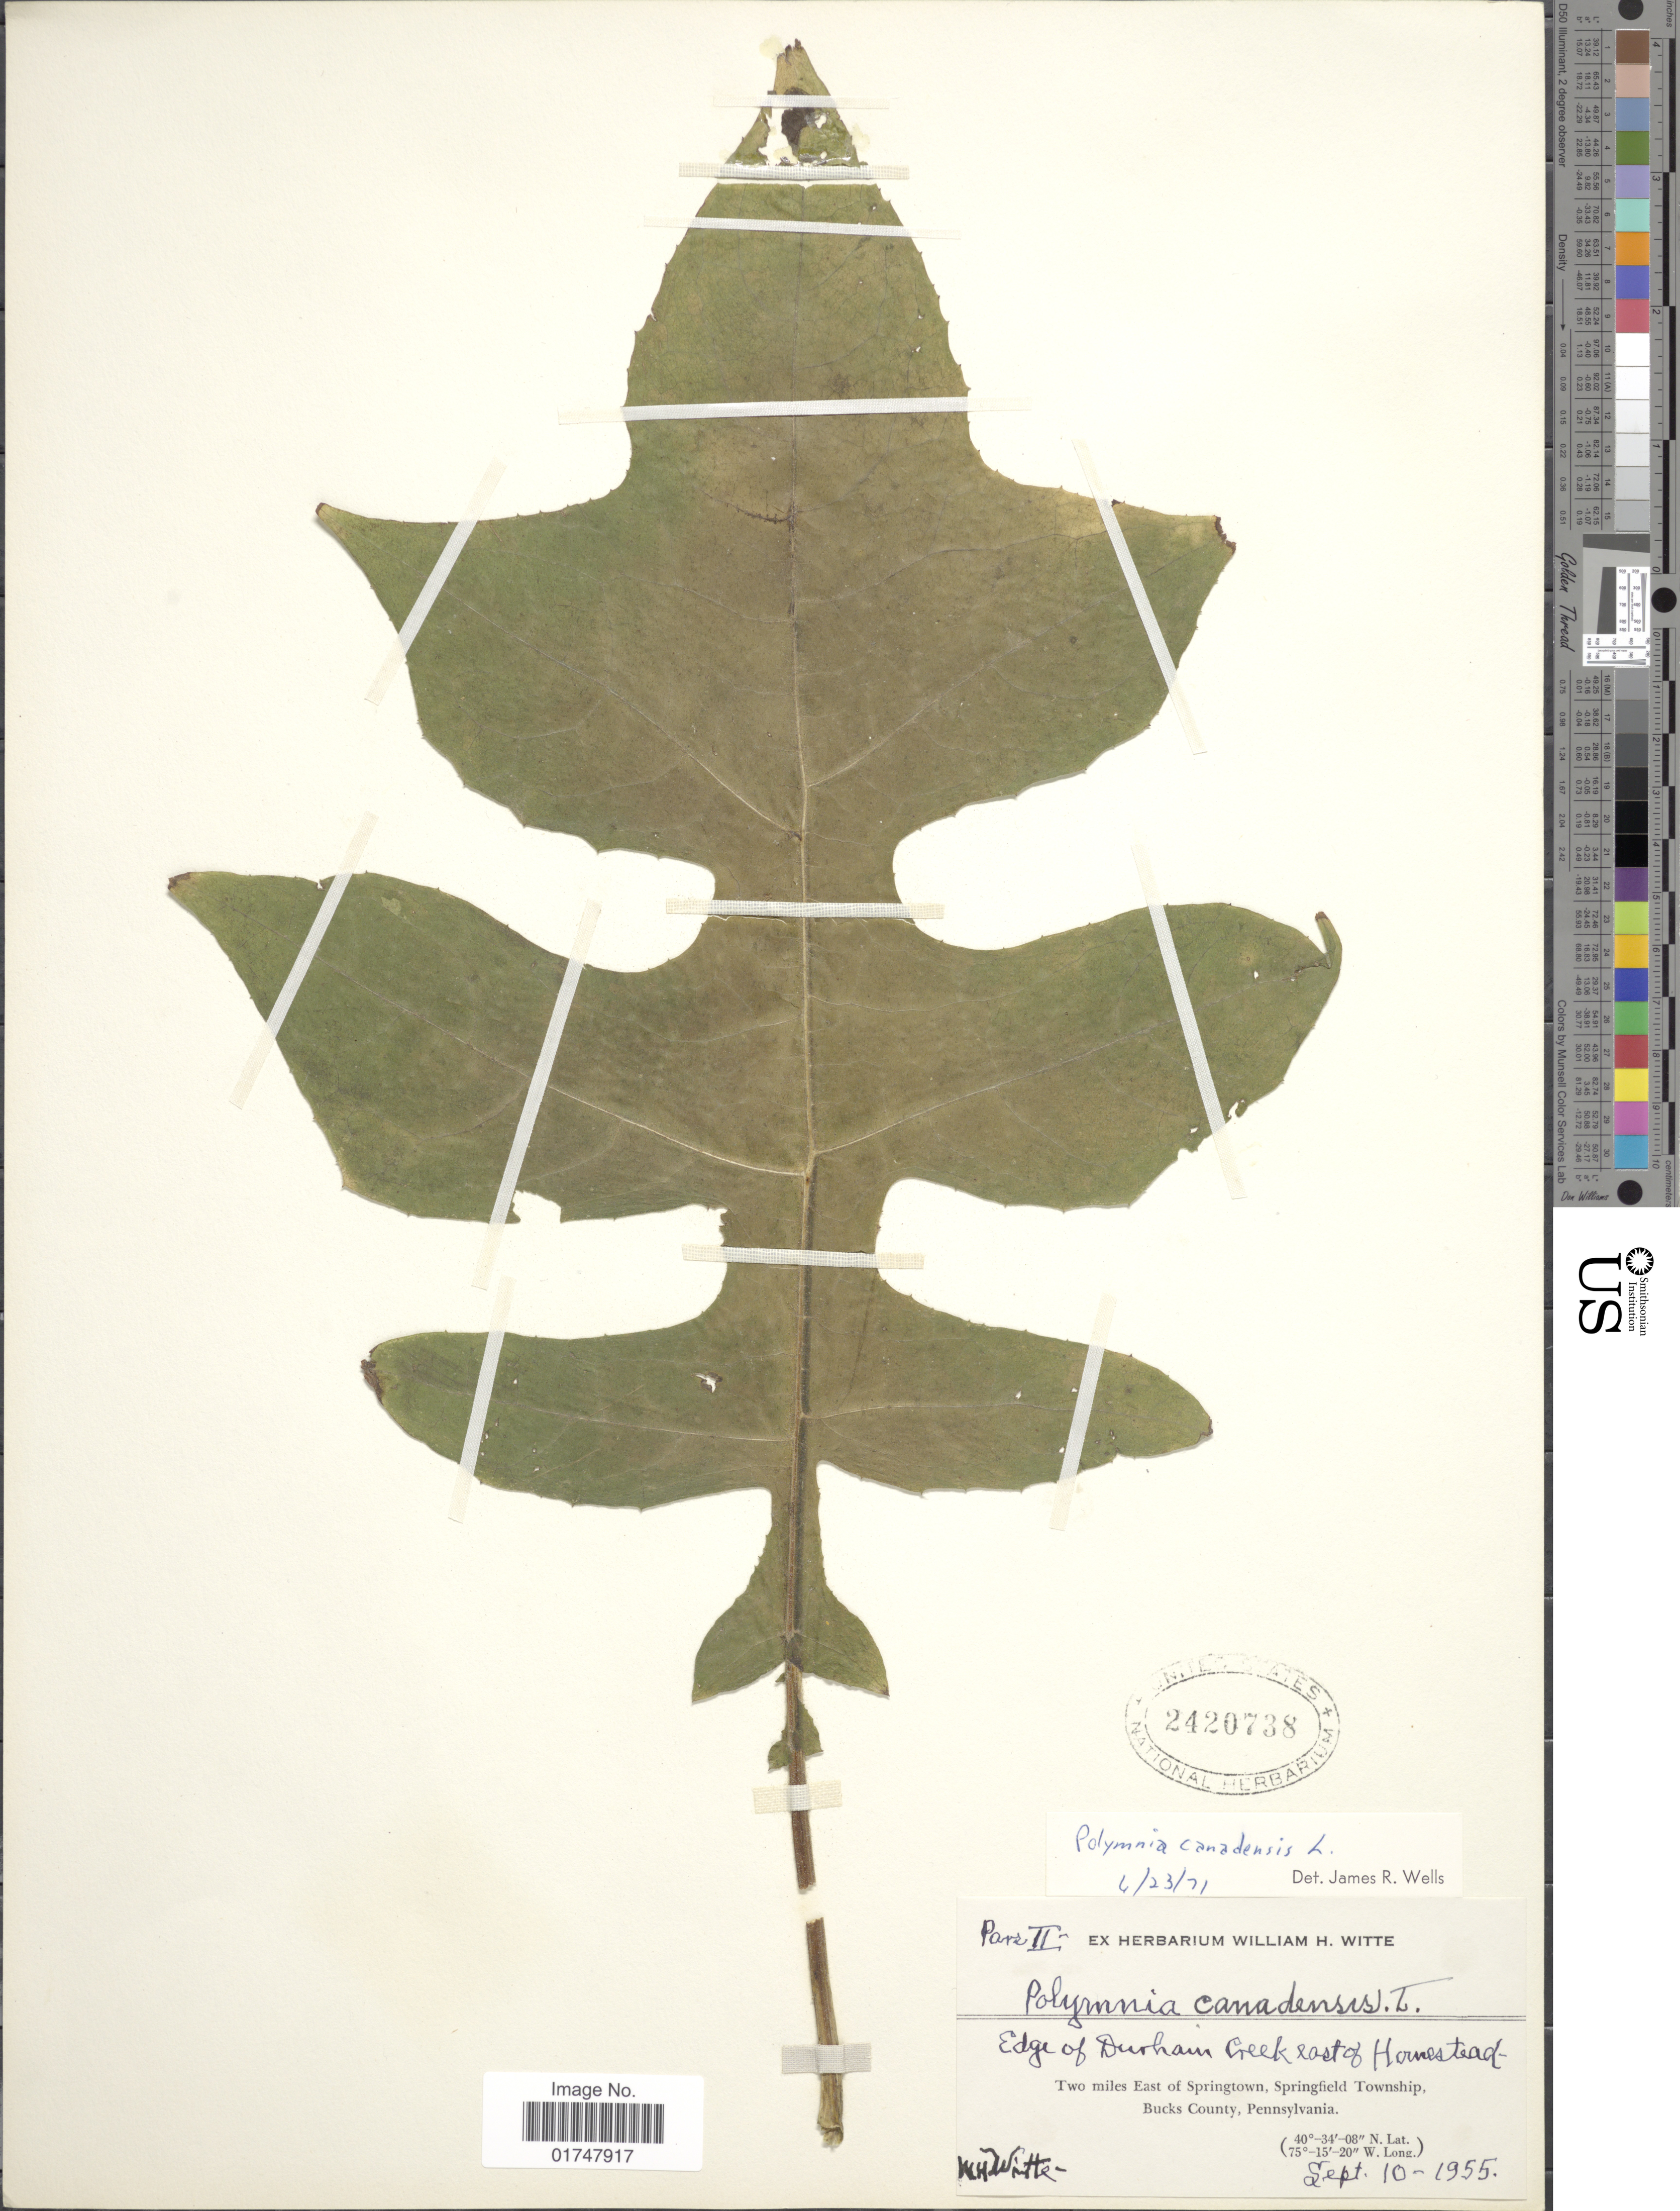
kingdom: Plantae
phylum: Tracheophyta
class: Magnoliopsida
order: Asterales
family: Asteraceae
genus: Polymnia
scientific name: Polymnia canadensis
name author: L.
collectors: W. Witte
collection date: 1955-09-10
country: United States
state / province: Pennsylvania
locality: Bucks County, two miles East of Springtown, Springfield Township. Edge of Durham Creek east of Hornstead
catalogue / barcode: US 2420738